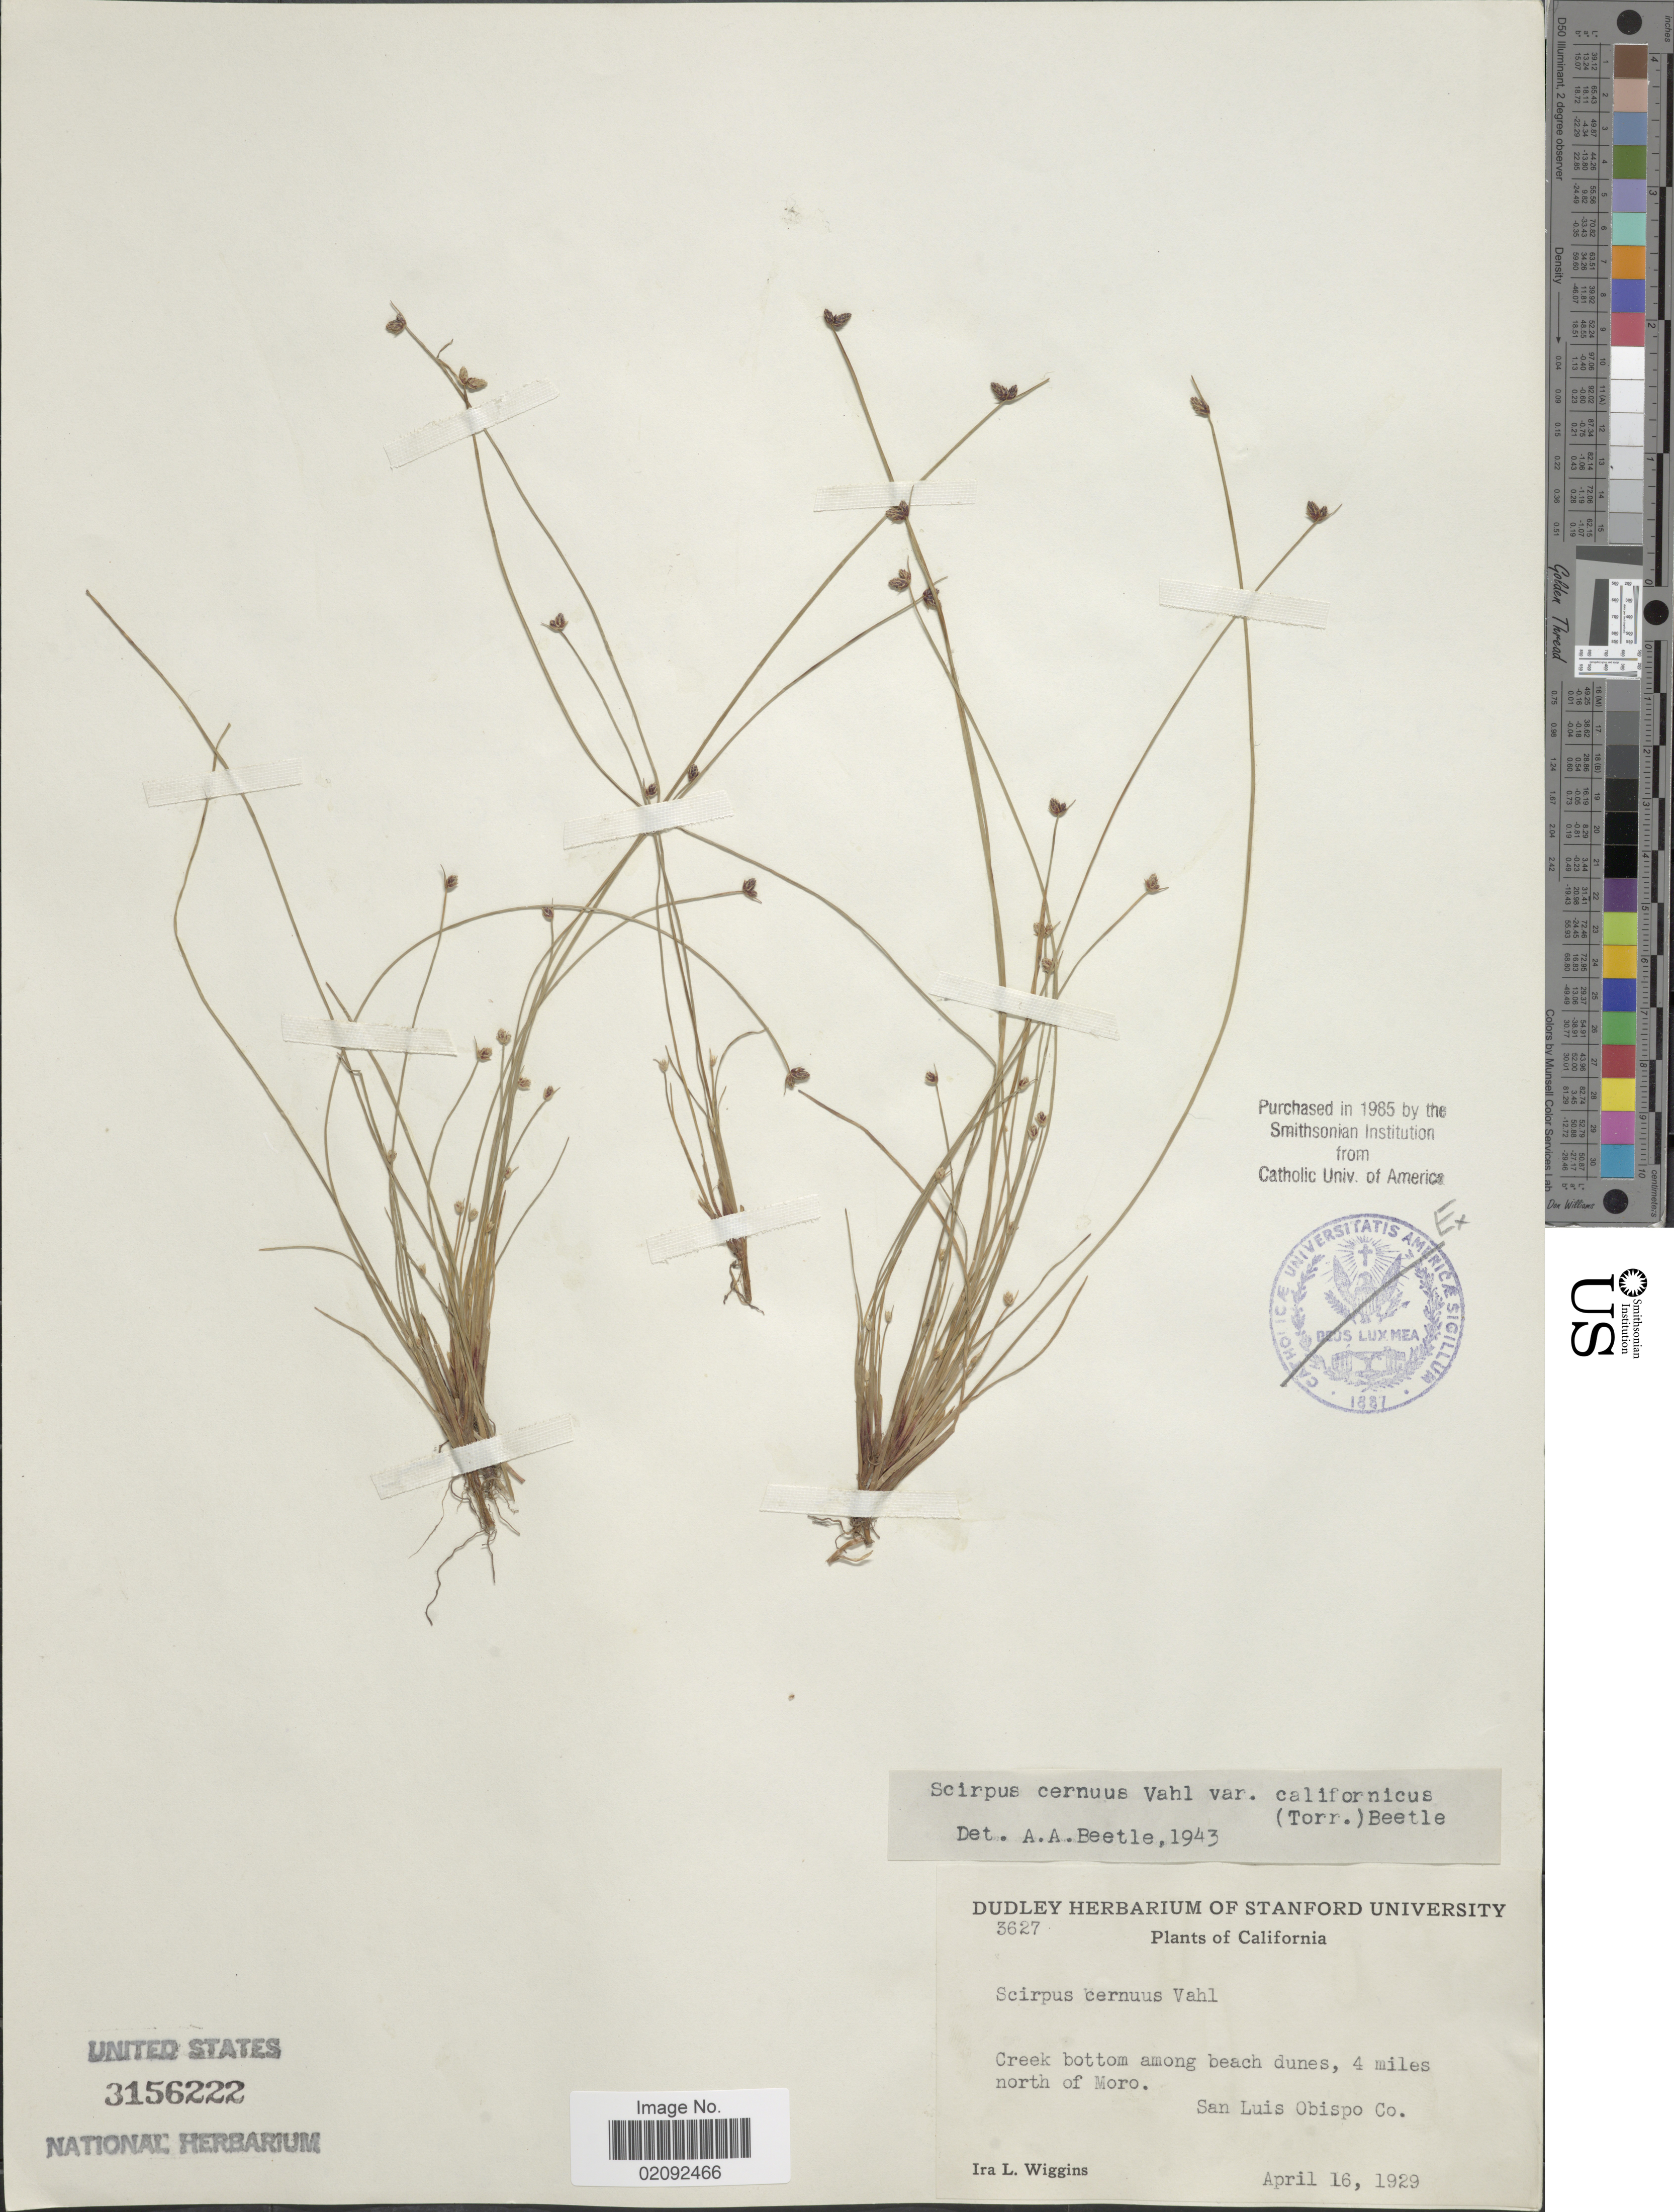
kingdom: Plantae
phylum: Tracheophyta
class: Liliopsida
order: Poales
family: Cyperaceae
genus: Isolepis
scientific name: Isolepis cernua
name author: (Vahl) Roem. & Schult.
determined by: Strong, Mark T., (BOT), Smithsonian Institution - National Museum of Natural History (UNITED STATES)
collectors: I. L. Wiggins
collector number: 3627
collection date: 1929-04-16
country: United States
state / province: California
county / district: San Luis Obispo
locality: Creek bottom among beach dunes, 4 miles north of Moro, San Luis Obispo Co.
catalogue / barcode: US 3156222